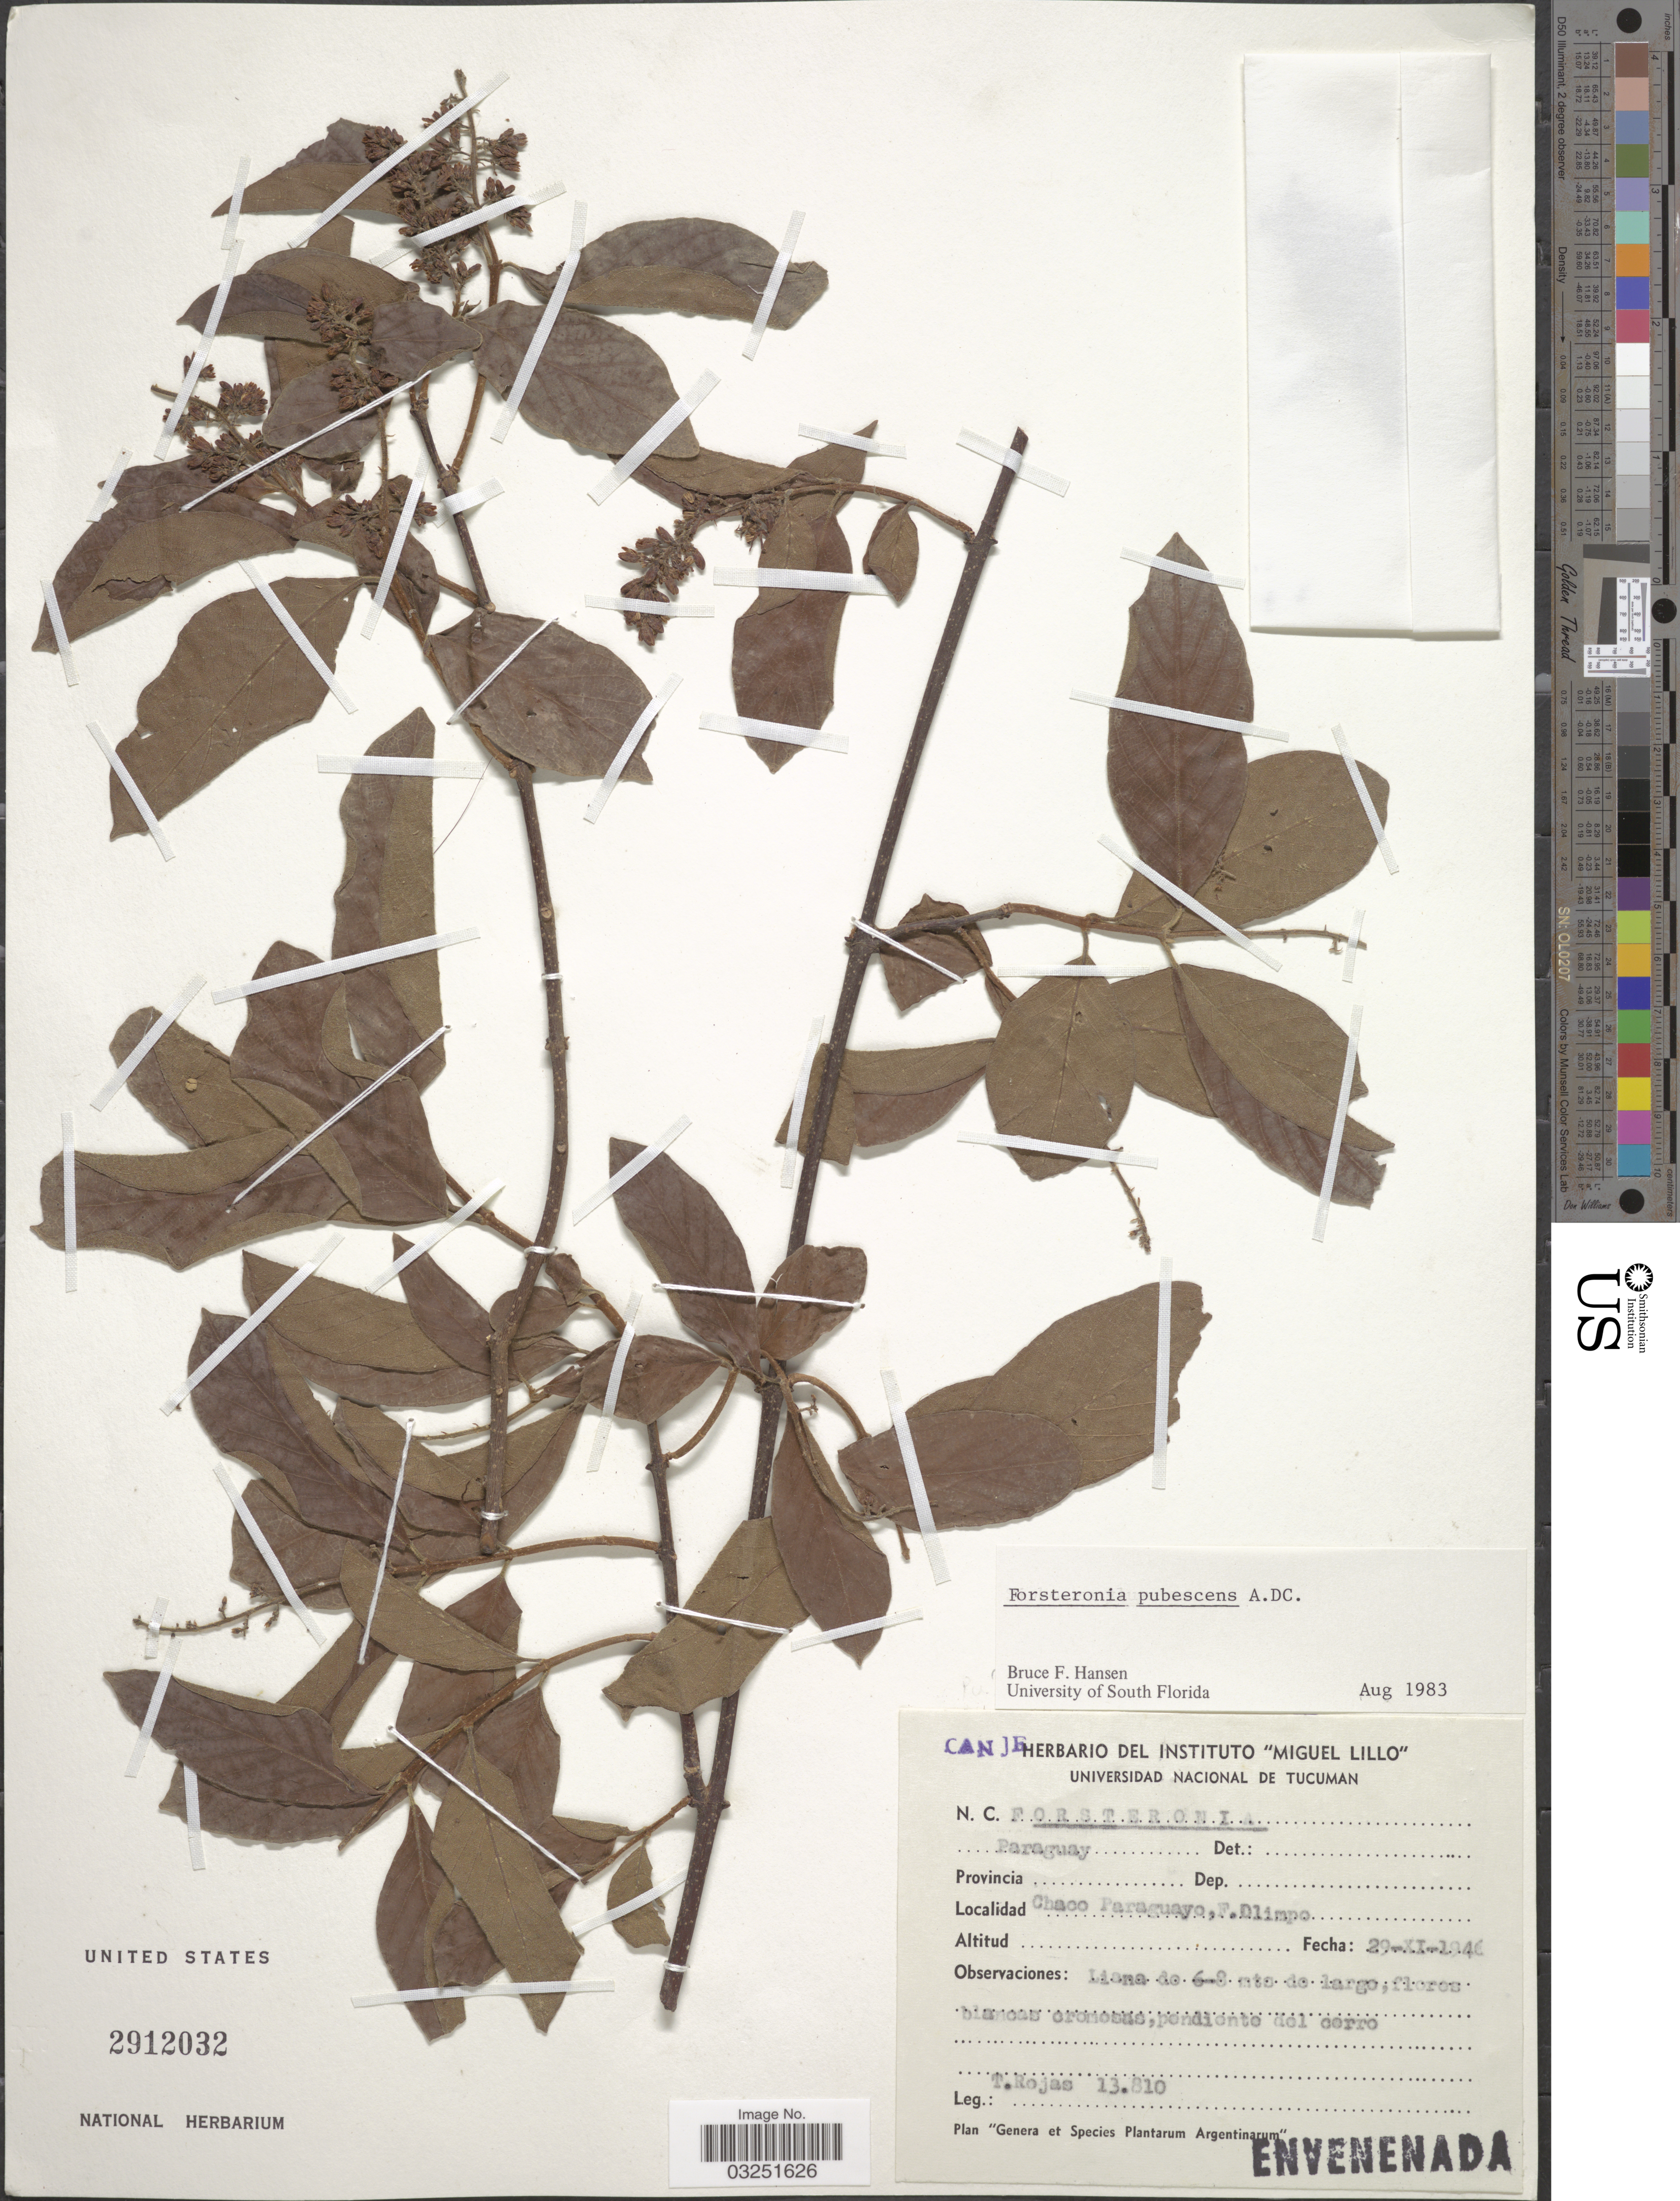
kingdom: Plantae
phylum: Tracheophyta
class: Magnoliopsida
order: Gentianales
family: Apocynaceae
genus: Forsteronia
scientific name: Forsteronia pubescens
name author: A. DC.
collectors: T. Rojas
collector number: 13810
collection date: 1946-11-29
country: Paraguay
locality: Chaco Paraguayo, F. Olimpo.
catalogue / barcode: US 2912032